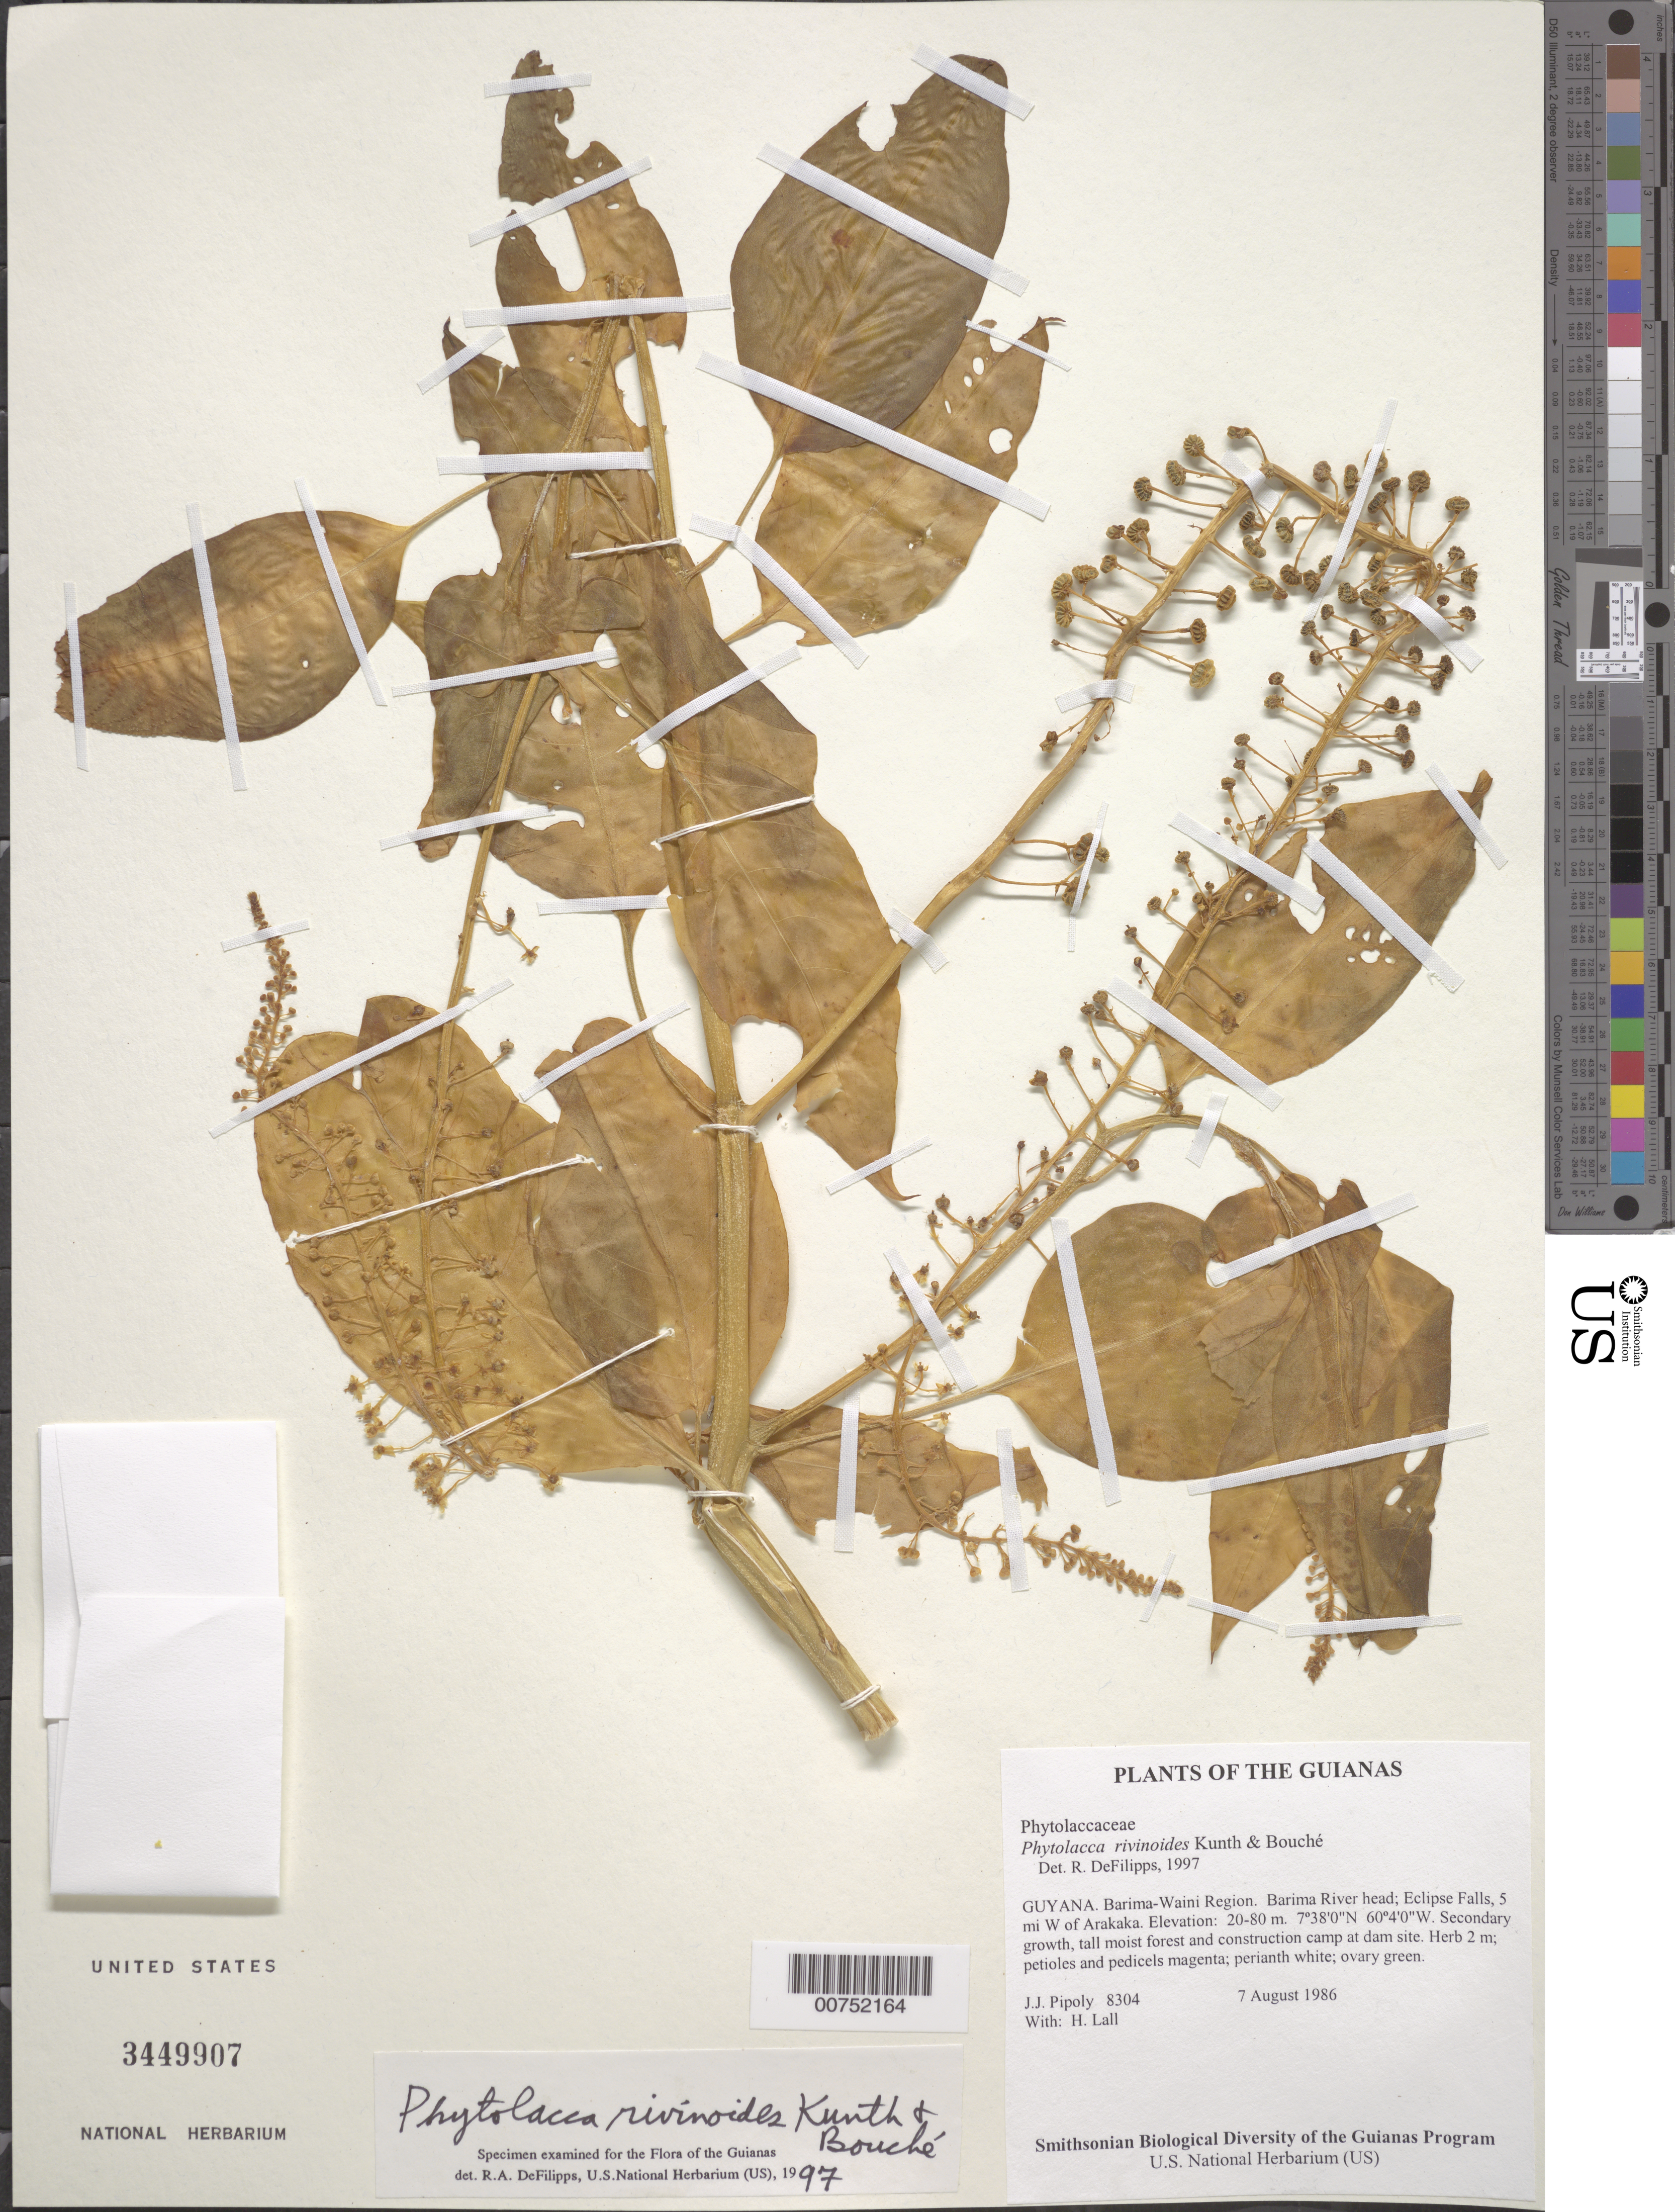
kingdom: Plantae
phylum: Tracheophyta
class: Magnoliopsida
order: Caryophyllales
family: Phytolaccaceae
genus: Phytolacca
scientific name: Phytolacca rivinoides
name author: Kunth & C.D. Bouché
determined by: DeFilipps, R. A.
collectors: J. J. Pipoly & H. Lall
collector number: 8304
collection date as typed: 7 August 1986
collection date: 1986-08-07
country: Guyana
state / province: Barima-Waini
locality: Barima River head; Eclipse Falls, 5 mi W of Arakaka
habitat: Secondary growth, tall moist forest and construction camp at dam site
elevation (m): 20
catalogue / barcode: US 3449907